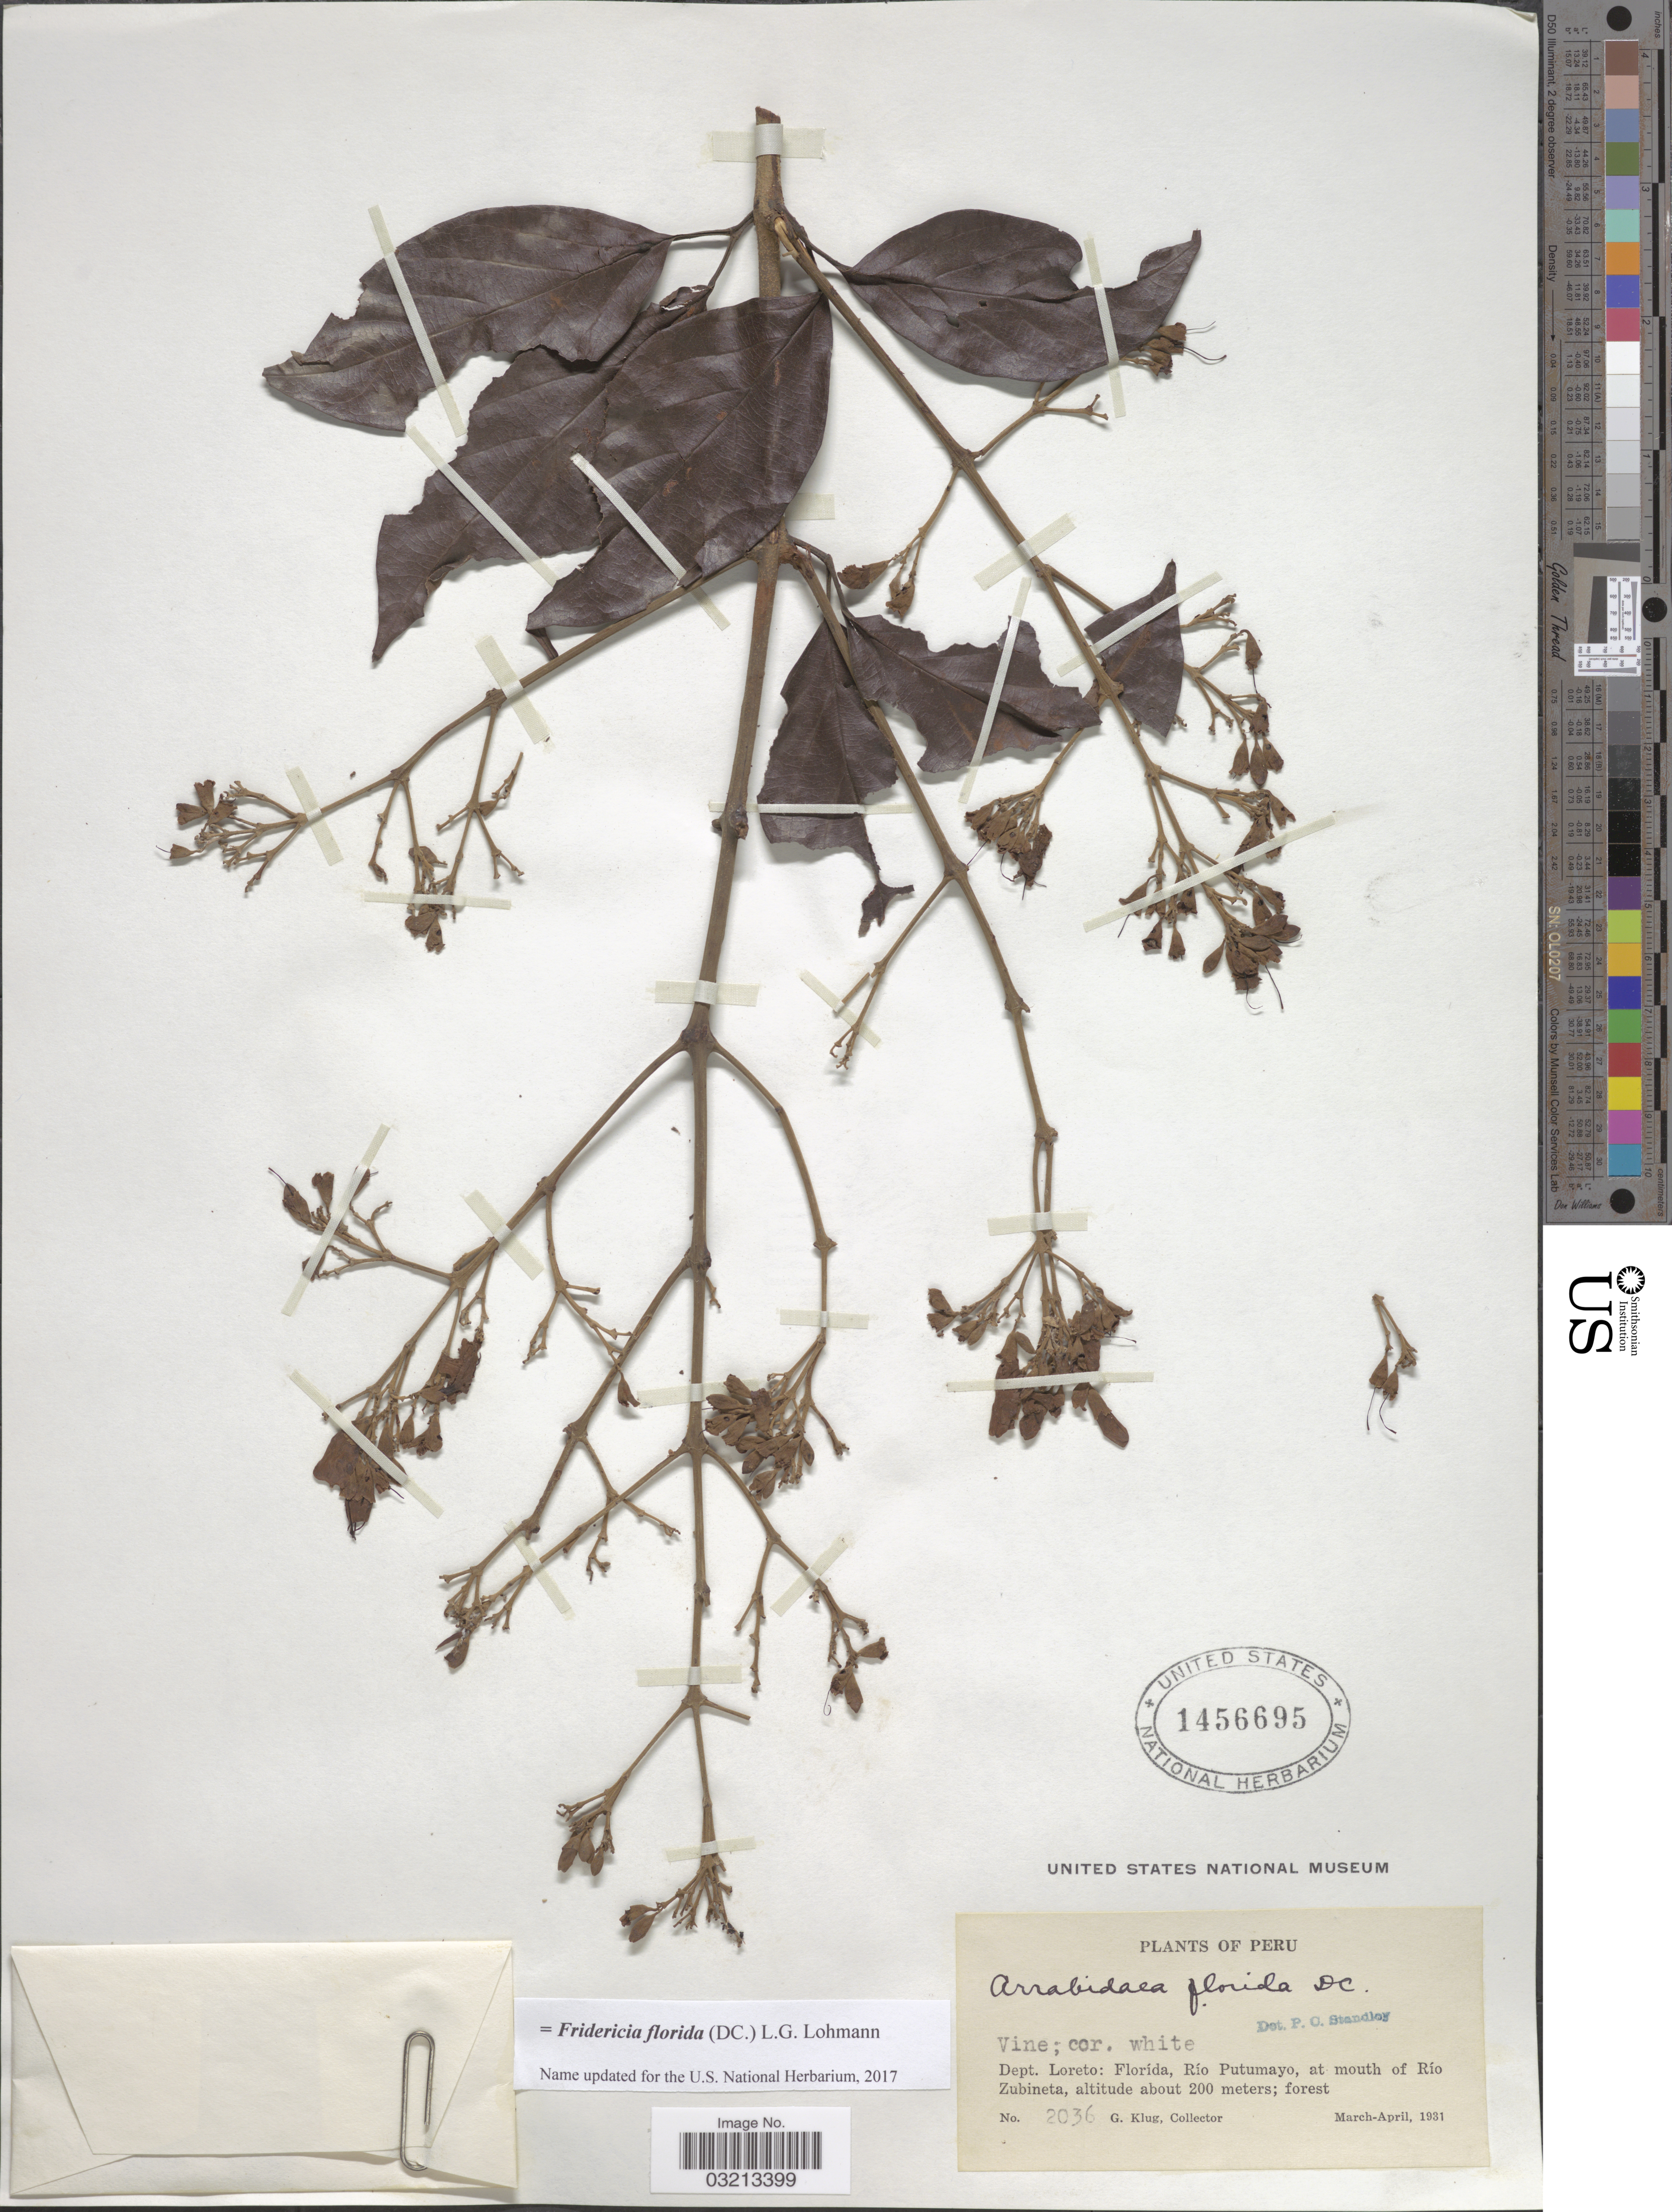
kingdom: Plantae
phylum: Tracheophyta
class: Magnoliopsida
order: Lamiales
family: Bignoniaceae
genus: Fridericia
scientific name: Fridericia florida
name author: (DC.) L.G. Lohmann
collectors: G. Klug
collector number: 2036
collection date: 1931-03/1931-04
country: Peru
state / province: Loreto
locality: Dept. Loreto: Florída, Río Putumayo, at mouth of Río Zubineta.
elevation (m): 200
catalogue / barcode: US 1456695